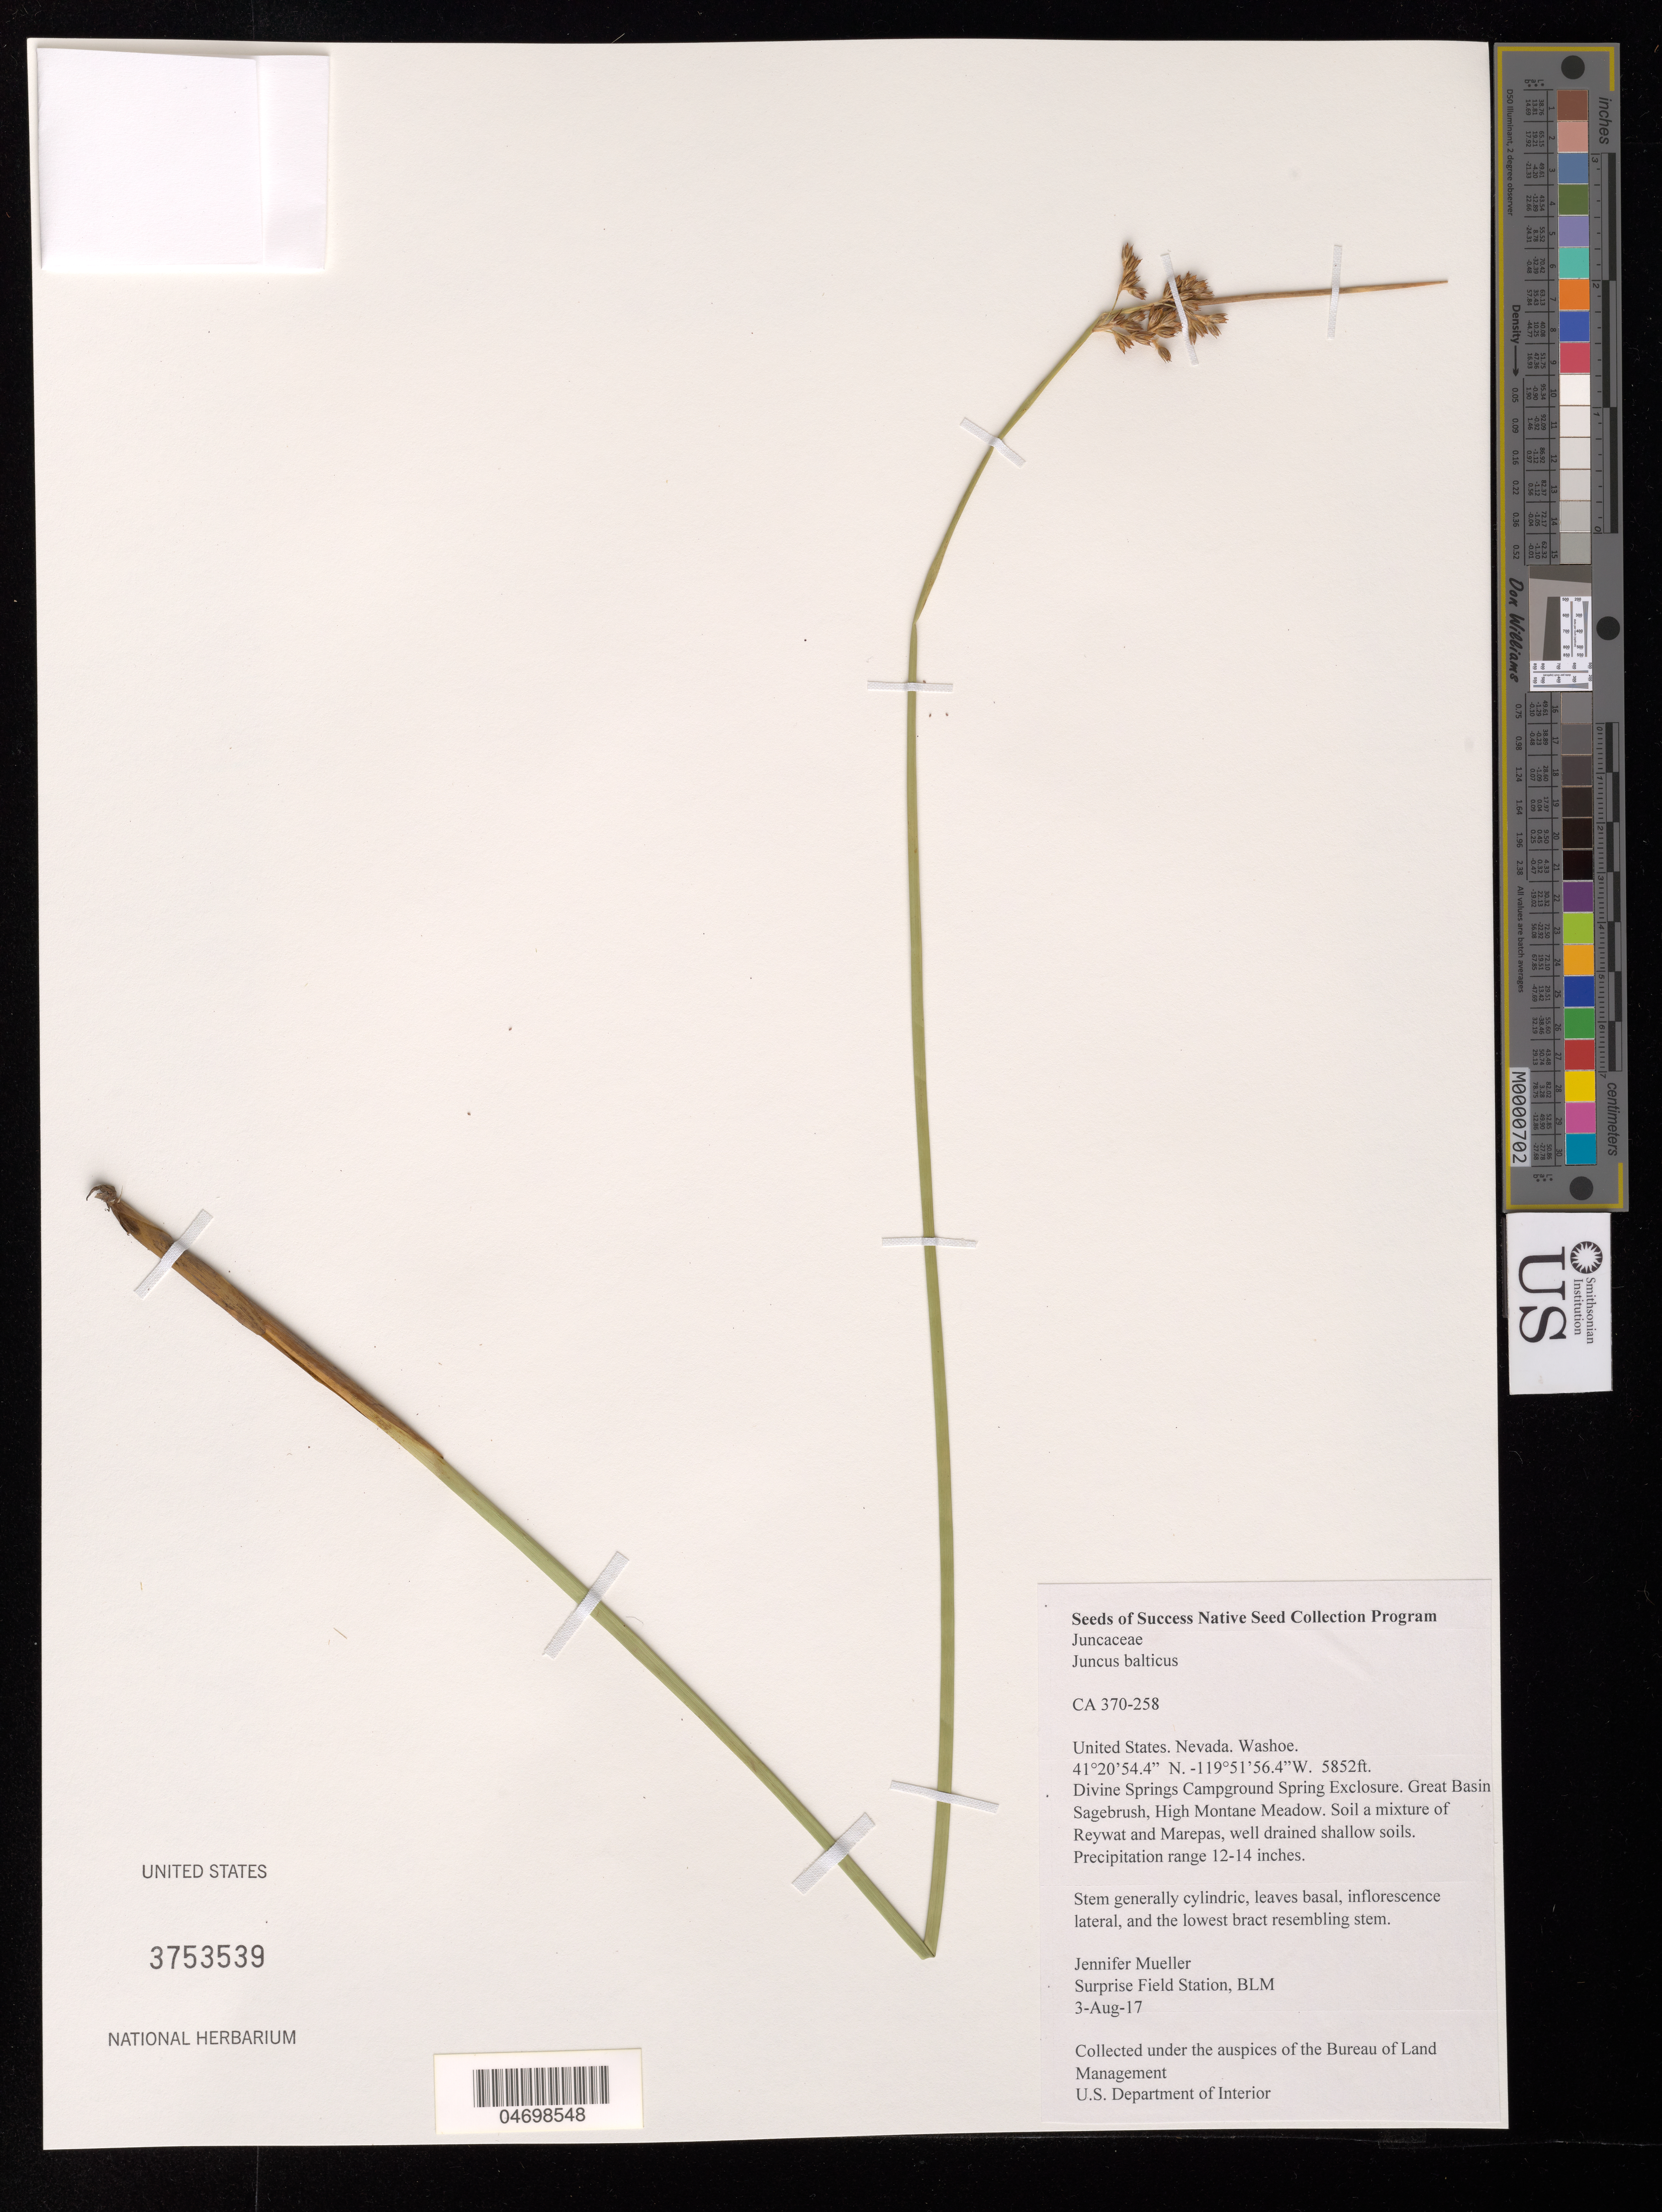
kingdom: Plantae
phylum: Tracheophyta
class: Liliopsida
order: Poales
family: Juncaceae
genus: Juncus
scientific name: Juncus balticus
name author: Willd.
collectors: J. Mueller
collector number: CA370-258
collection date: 2017-08-03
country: United States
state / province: Nevada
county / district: Washoe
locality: Surprise Field Station, Divine Springs Campground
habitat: Great Basin Sagebrush, High Montane Meadow. Soil a mixture of Reywat and Marepas, well drained shallow soils. Precipitation range 12-14 inches.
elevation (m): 1784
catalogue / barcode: US 3753539